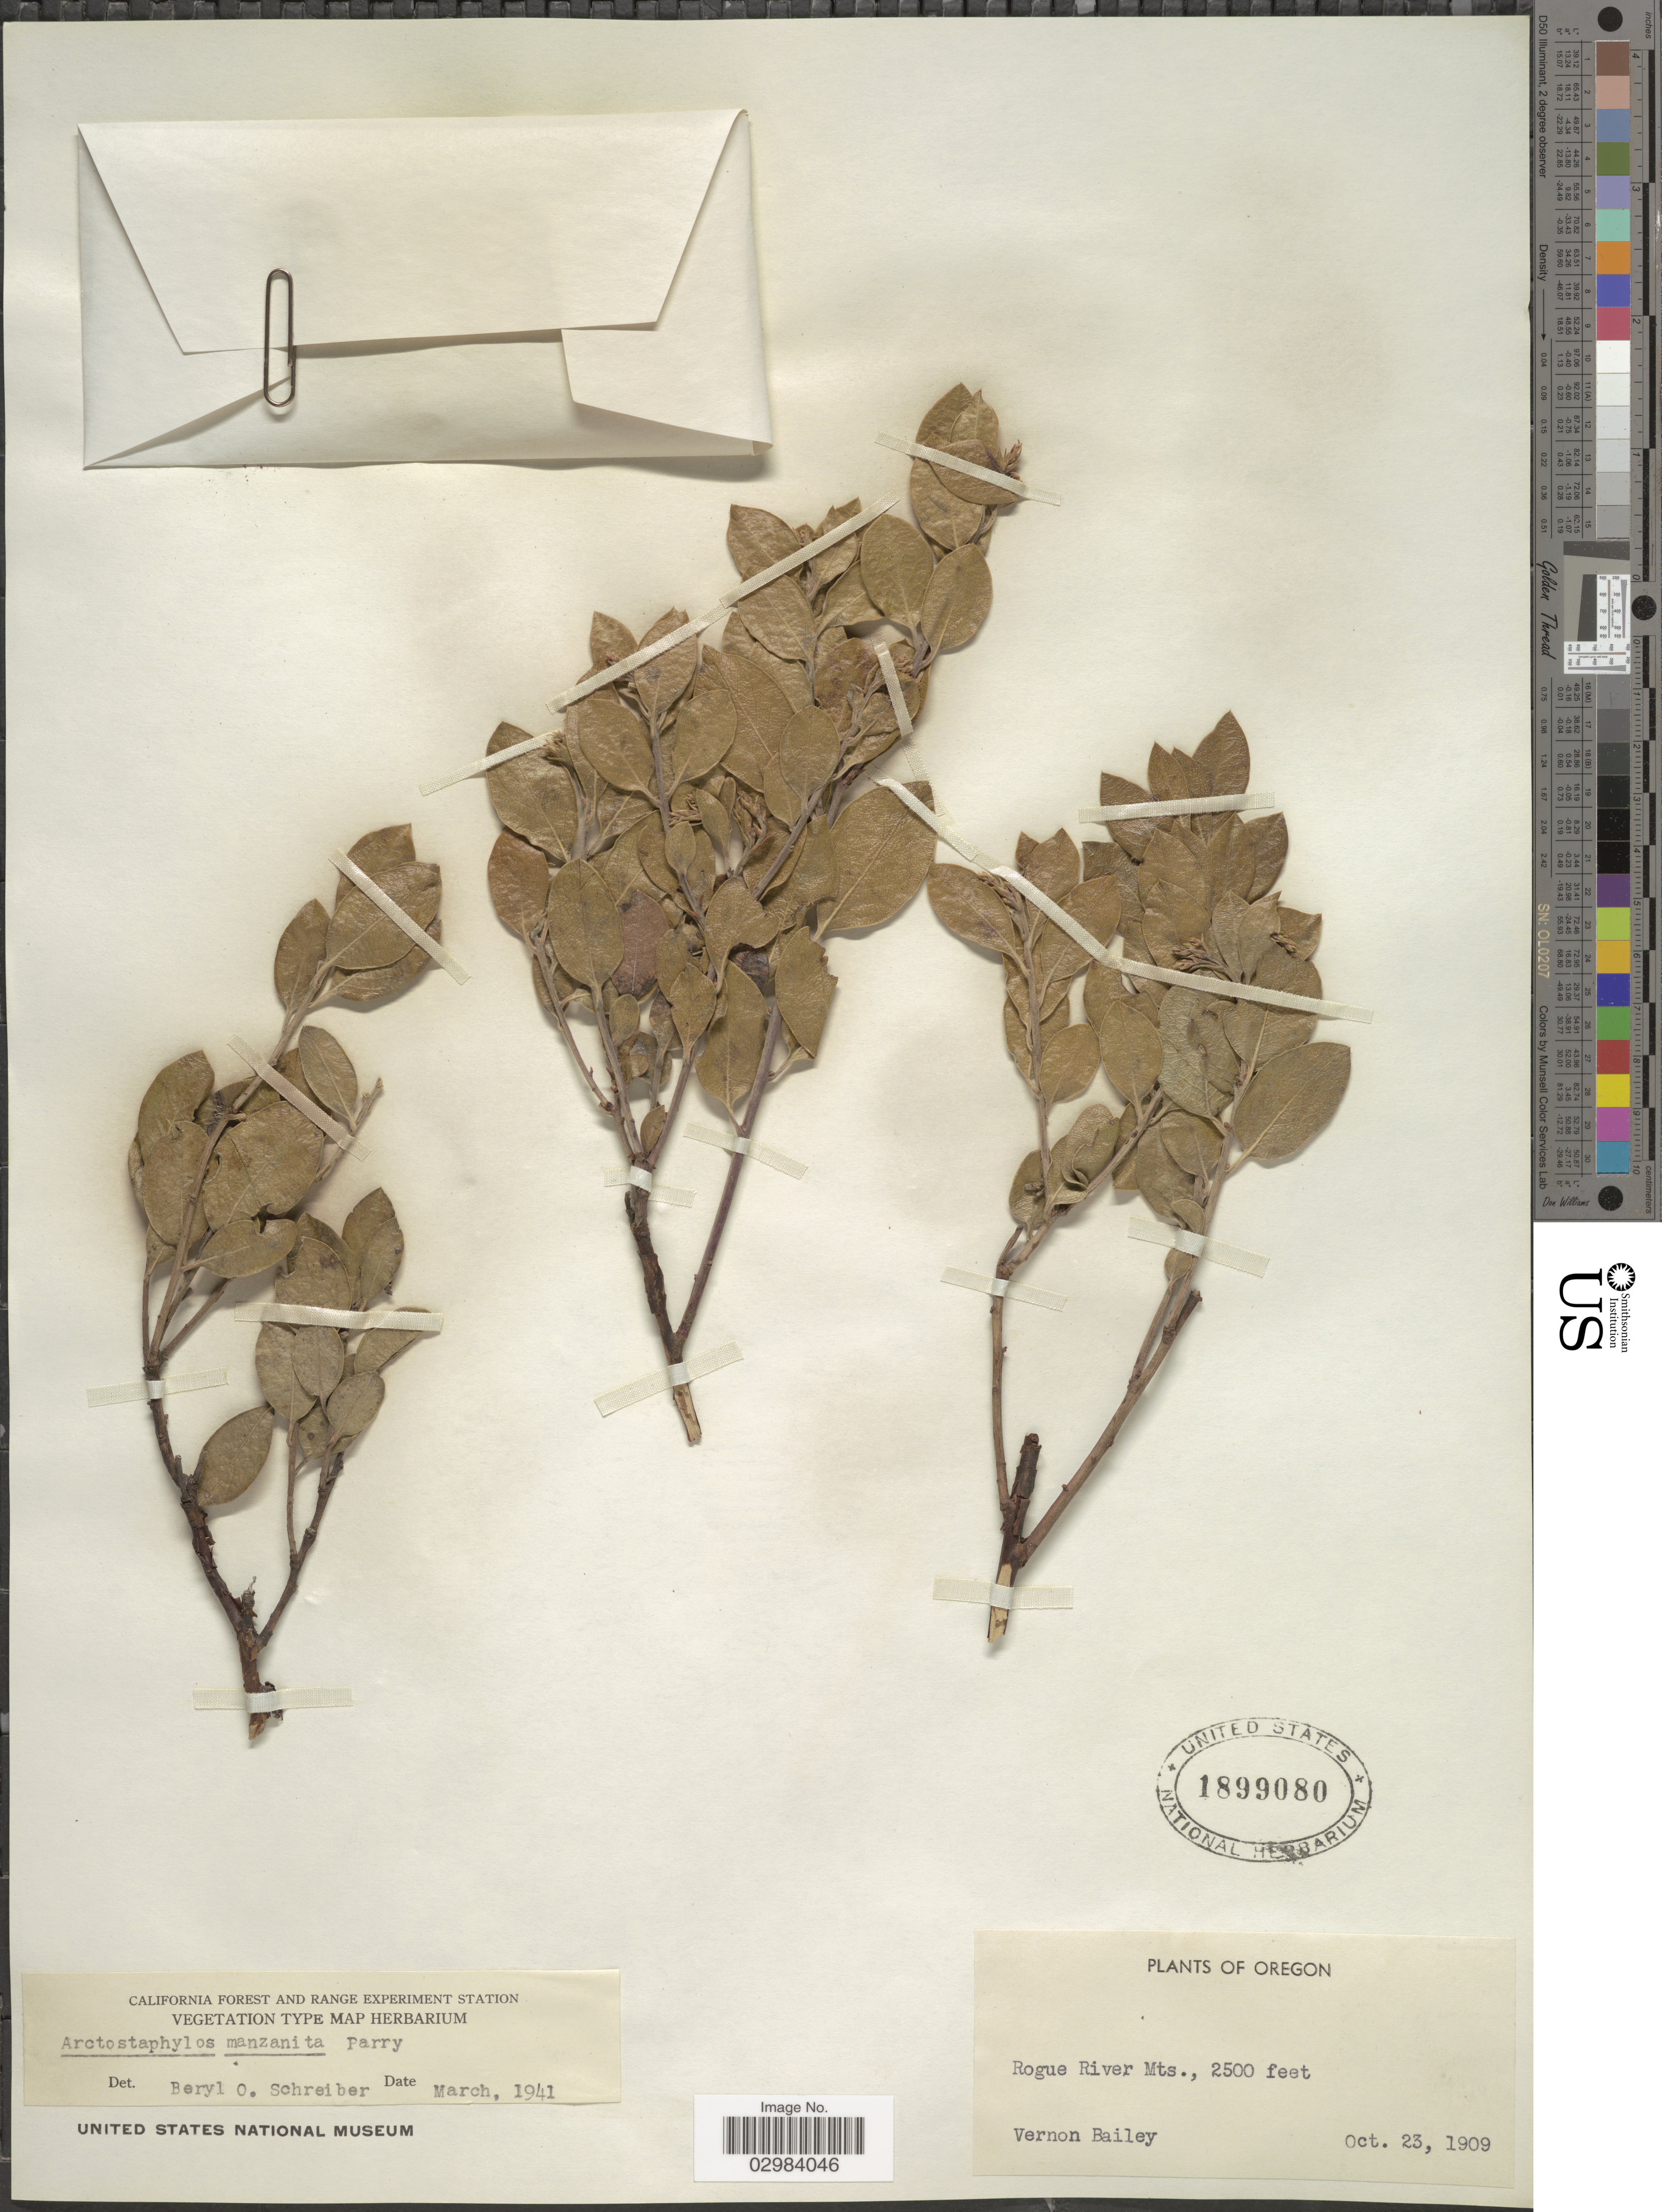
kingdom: Plantae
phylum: Tracheophyta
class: Magnoliopsida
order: Ericales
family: Ericaceae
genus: Arctostaphylos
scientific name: Arctostaphylos manzanita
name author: Parry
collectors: V. O. Bailey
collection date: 1909-10-23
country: United States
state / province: Oregon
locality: Rogue River Mts.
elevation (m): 762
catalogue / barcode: US 1899080